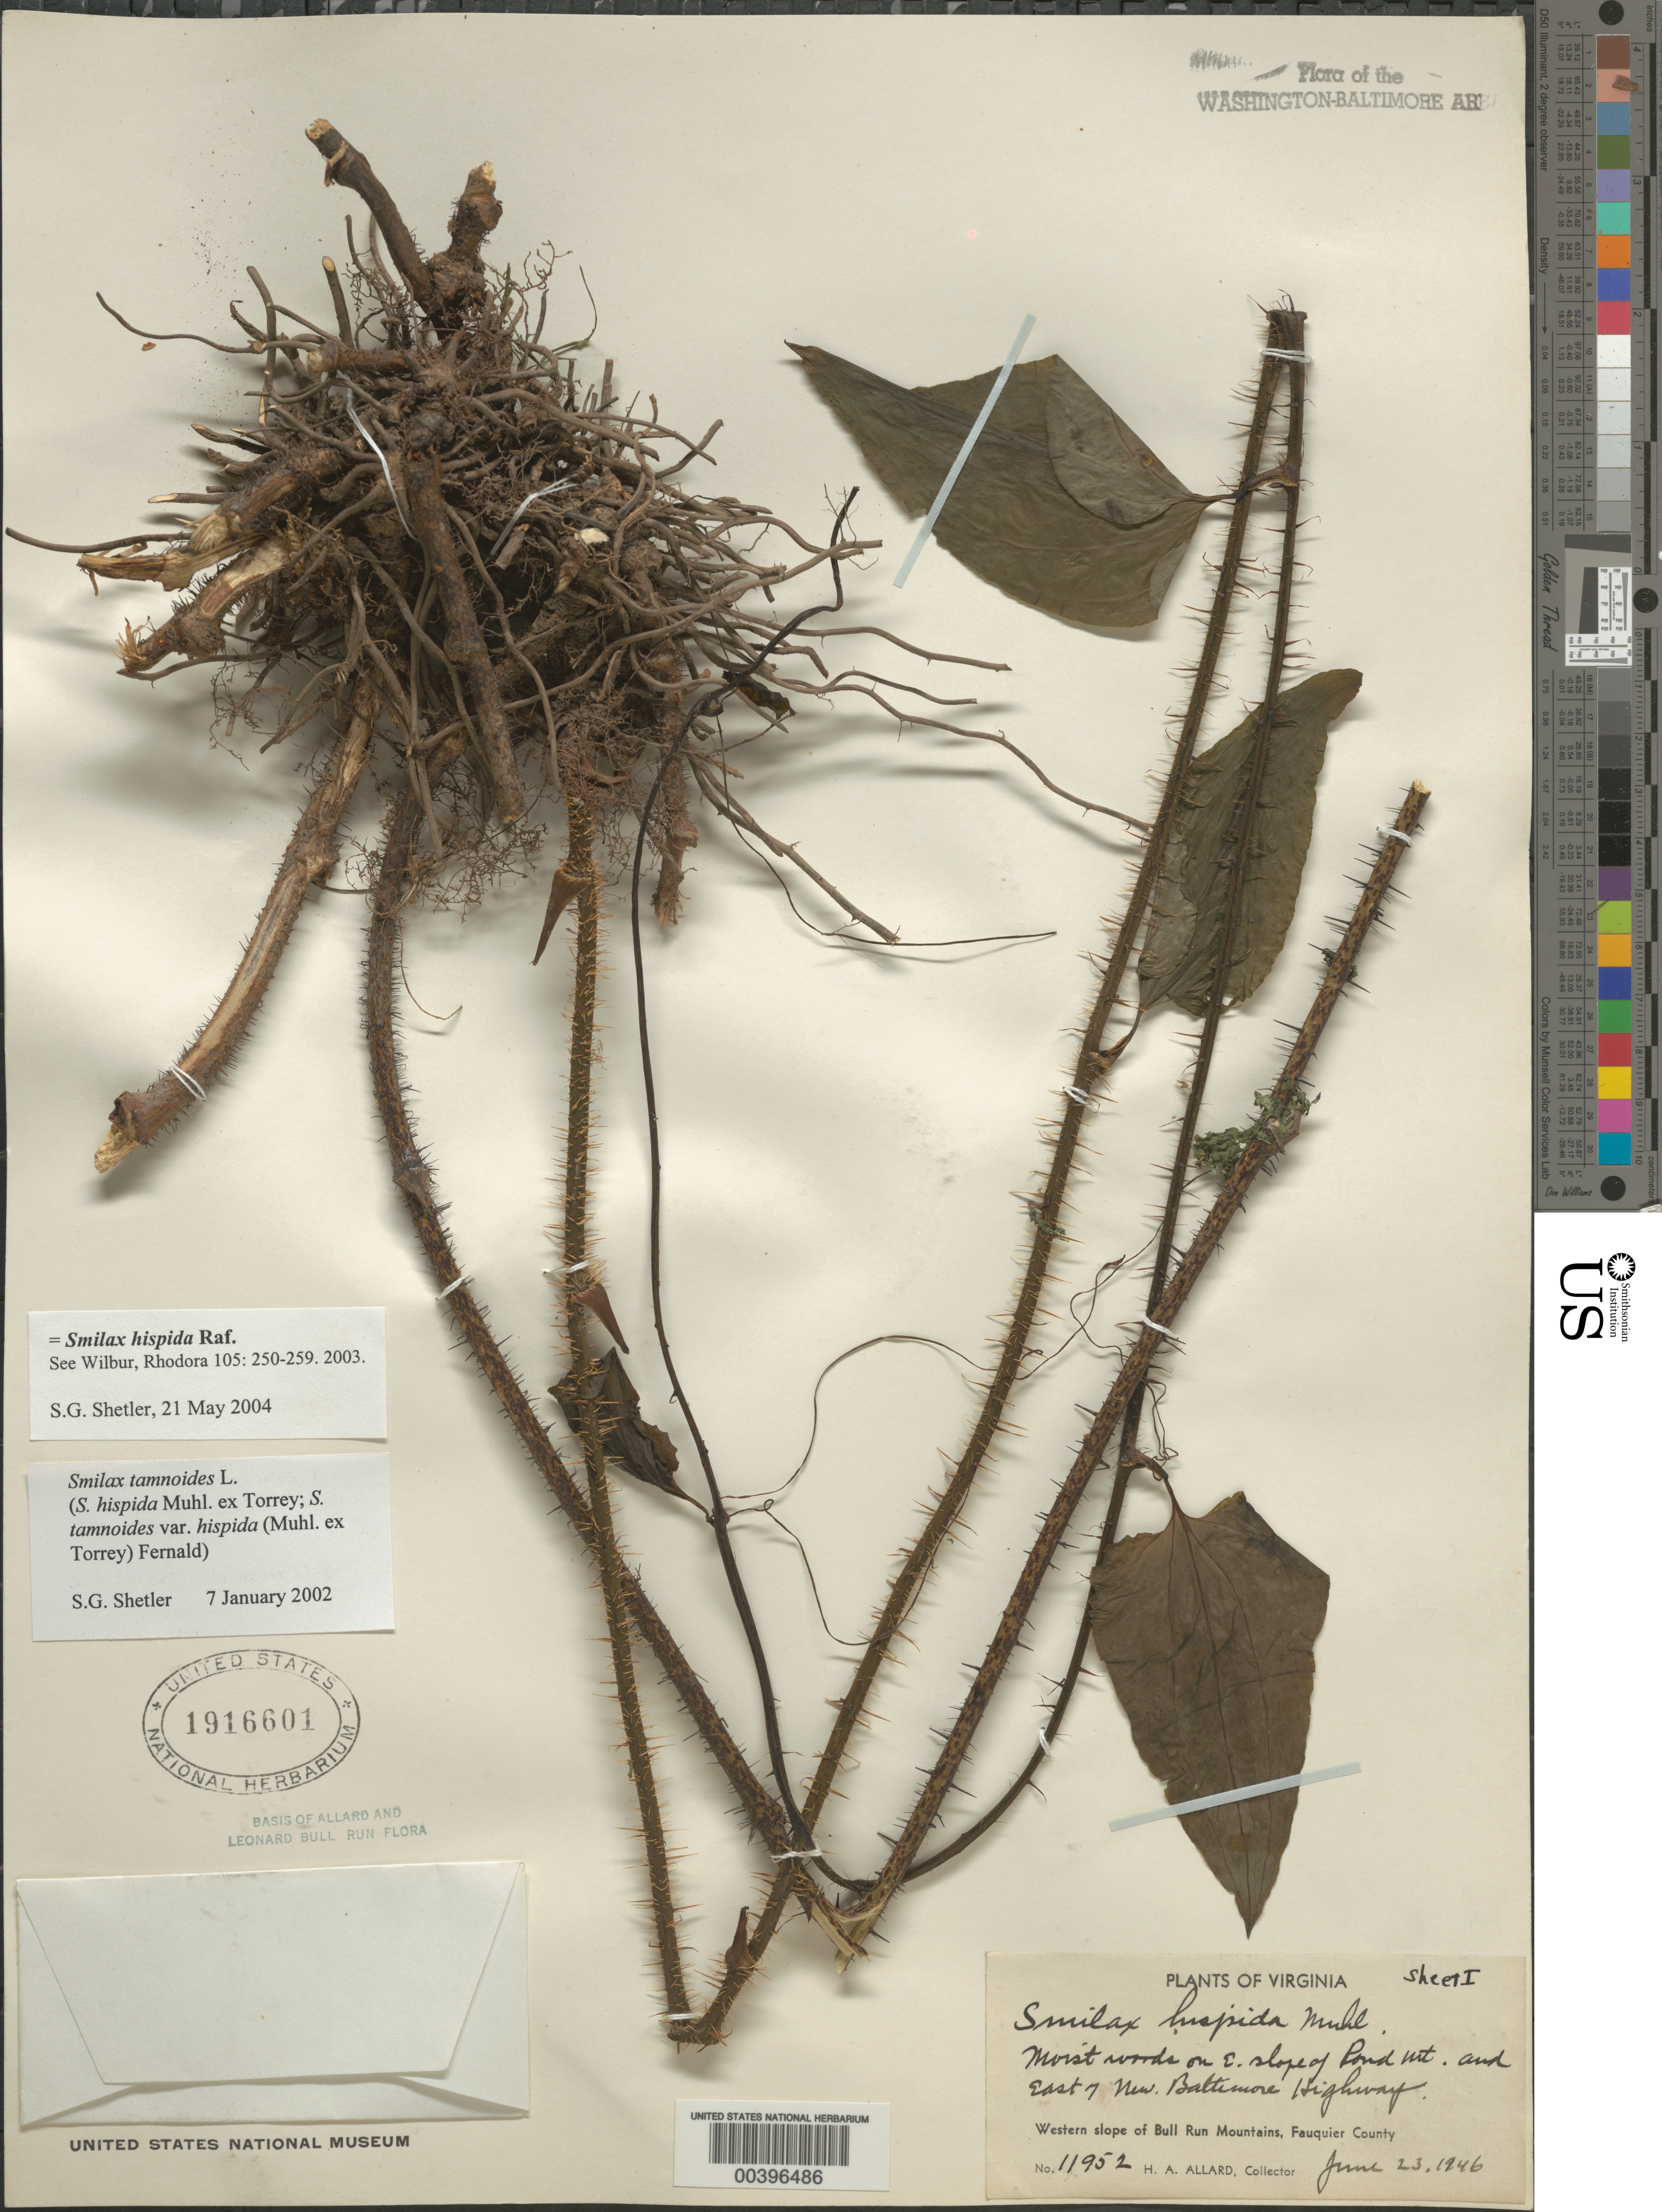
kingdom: Plantae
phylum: Tracheophyta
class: Liliopsida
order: Liliales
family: Smilacaceae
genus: Smilax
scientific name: Smilax hispida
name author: Raf.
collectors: H. A. Allard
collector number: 11952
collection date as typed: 23 Jun 1946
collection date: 1946-06-23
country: United States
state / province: Virginia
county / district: Fauquier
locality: East slope of Pond Mountain and east of New Baltimore Highway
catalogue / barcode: US 1916601